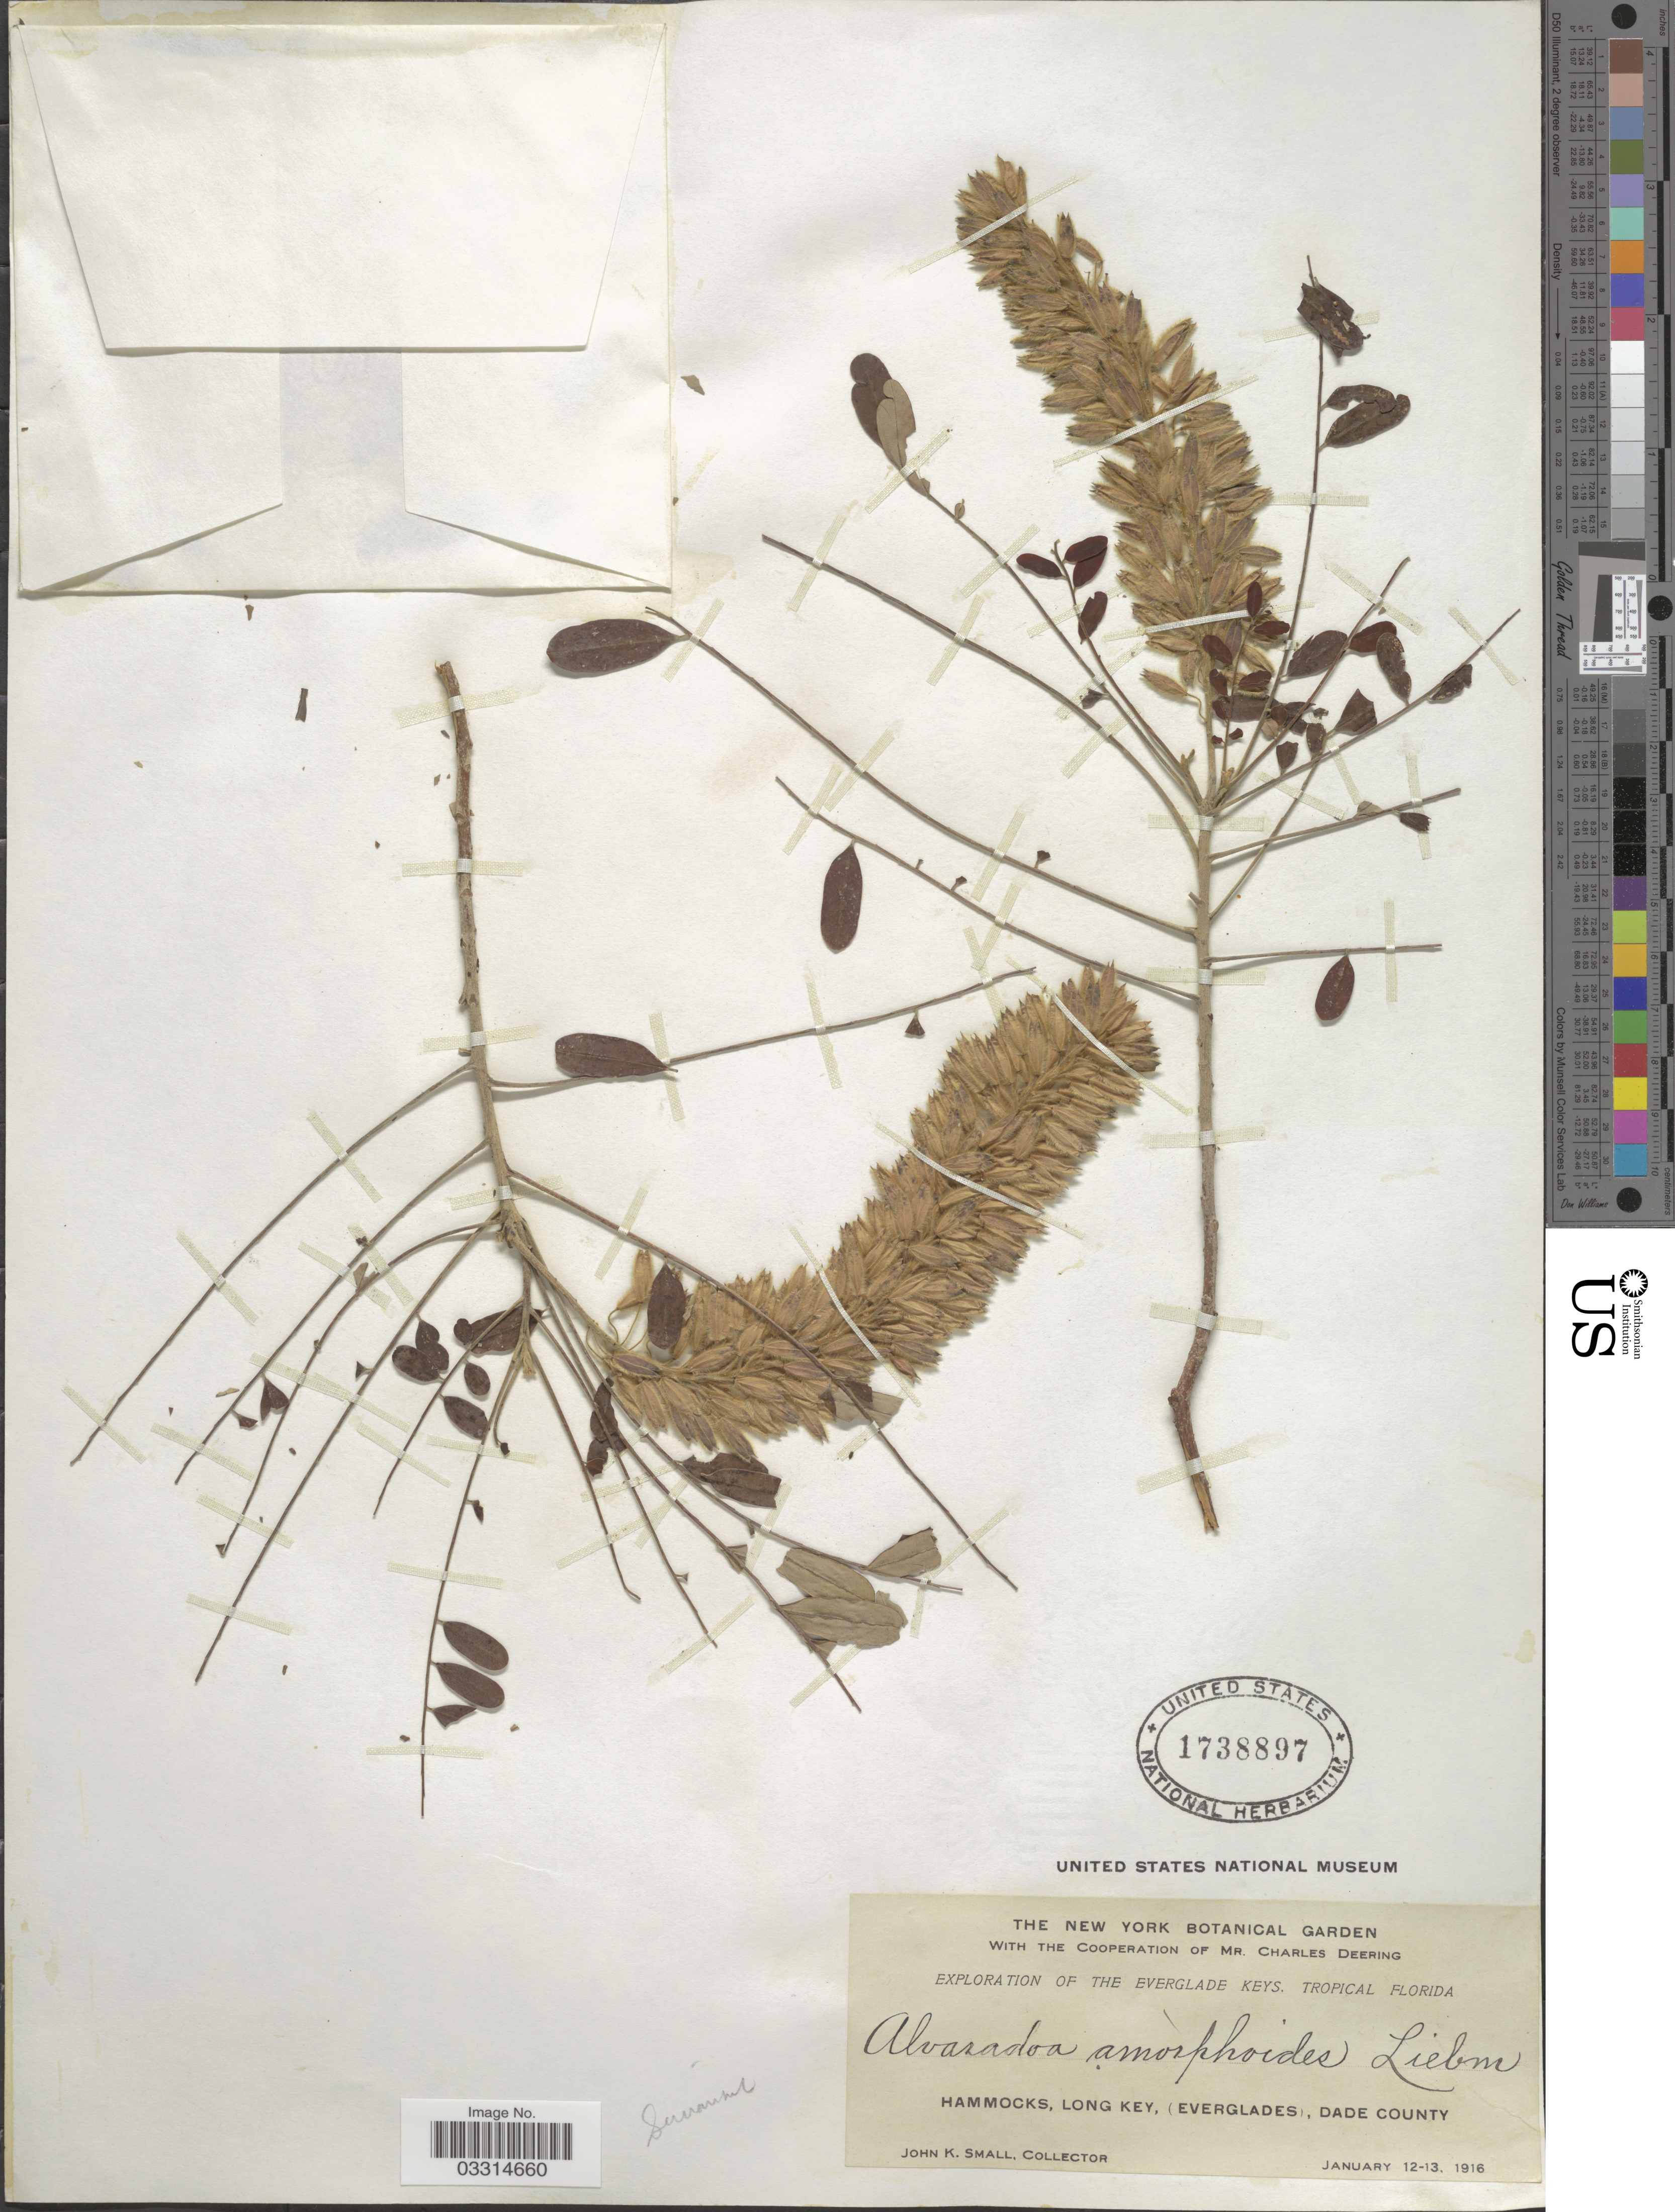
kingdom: Plantae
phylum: Tracheophyta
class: Magnoliopsida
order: Picramniales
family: Picramniaceae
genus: Alvaradoa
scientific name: Alvaradoa amorphoides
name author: Liebm.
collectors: J. K. Small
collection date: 1916-01-12/1916-01-13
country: United States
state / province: Florida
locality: The Everglade Keys, Tropical Florida, Hammocks, Long Key, (Everglades), Dade County.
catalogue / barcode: US 1738897